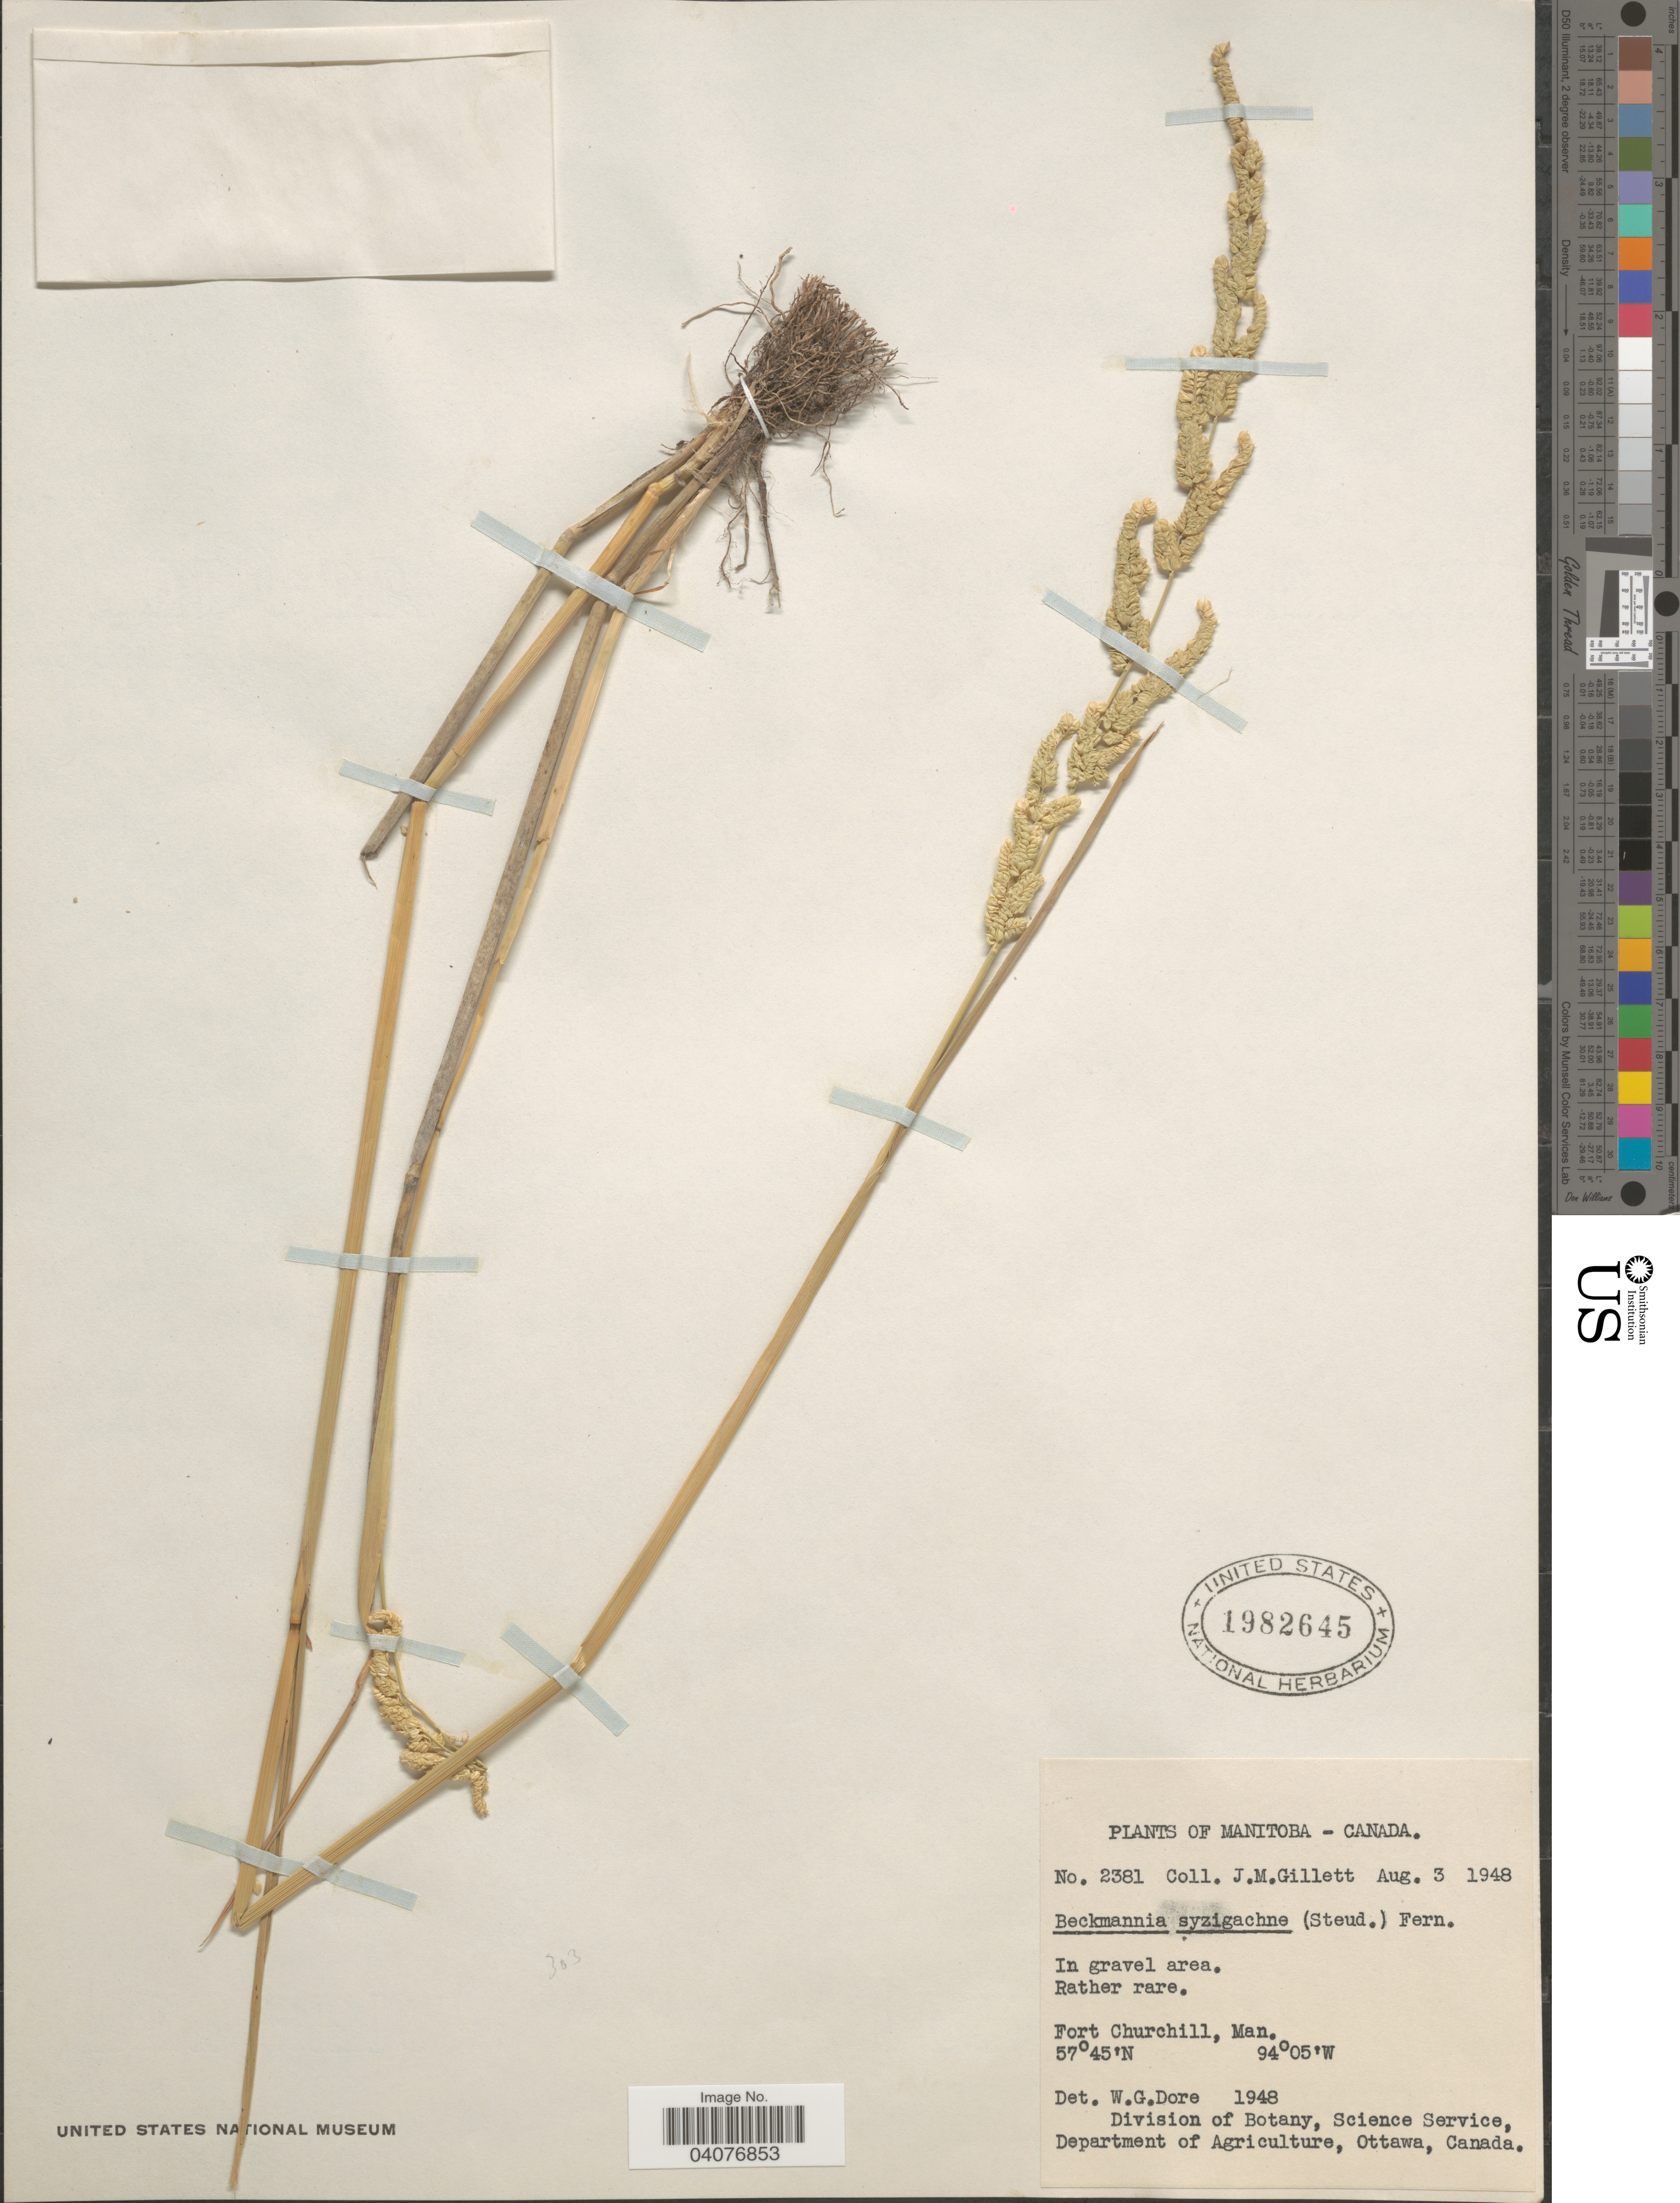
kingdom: Plantae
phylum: Tracheophyta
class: Liliopsida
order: Poales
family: Poaceae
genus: Beckmannia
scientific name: Beckmannia syzigachne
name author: (Steud.) Fernald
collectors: J. M. Gillett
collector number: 2381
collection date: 1948-08-03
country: Canada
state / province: Manitoba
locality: Fort Churchill.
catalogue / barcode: US 1982645